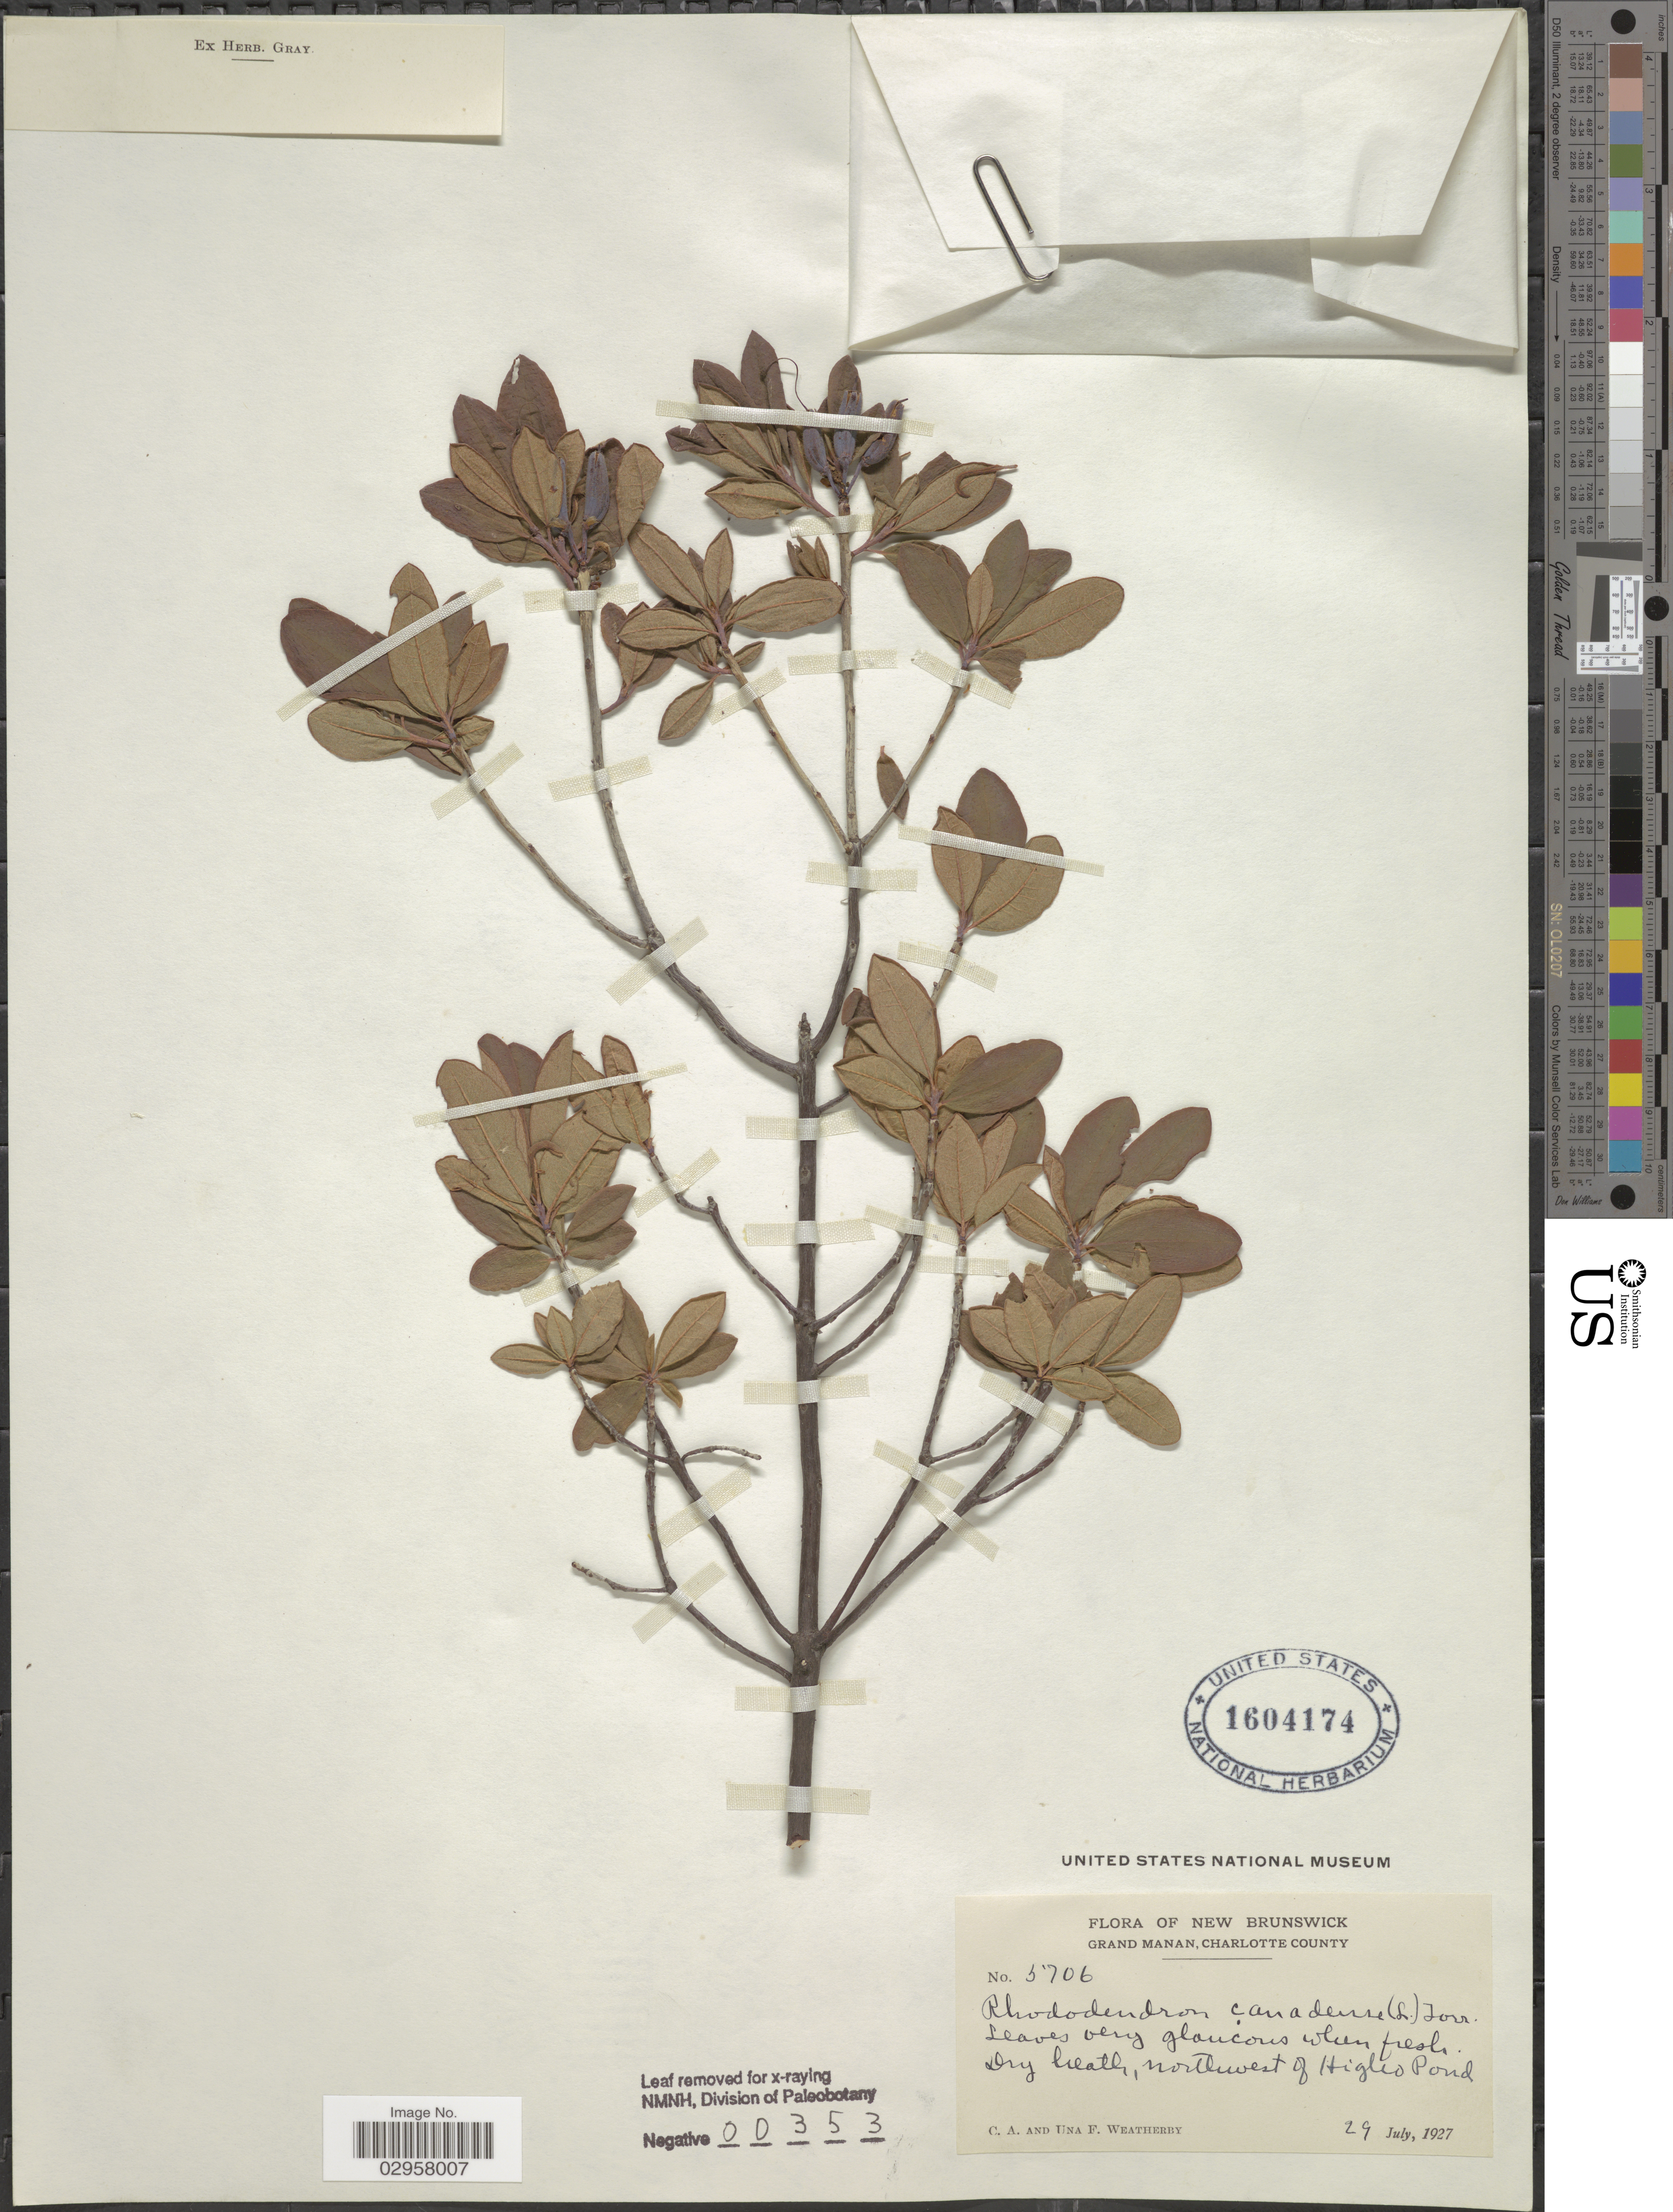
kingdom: Plantae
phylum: Tracheophyta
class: Magnoliopsida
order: Ericales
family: Ericaceae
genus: Rhododendron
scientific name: Rhododendron canadense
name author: (L.) Torr.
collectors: C. A. Weatherby & U. Weatherby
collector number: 5706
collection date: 1927-07-29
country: Canada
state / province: New Brunswick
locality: Grand Manan, Charlotte County. Dry heath, northwest of Higlco [interpreted] Pond.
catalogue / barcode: US 1604174